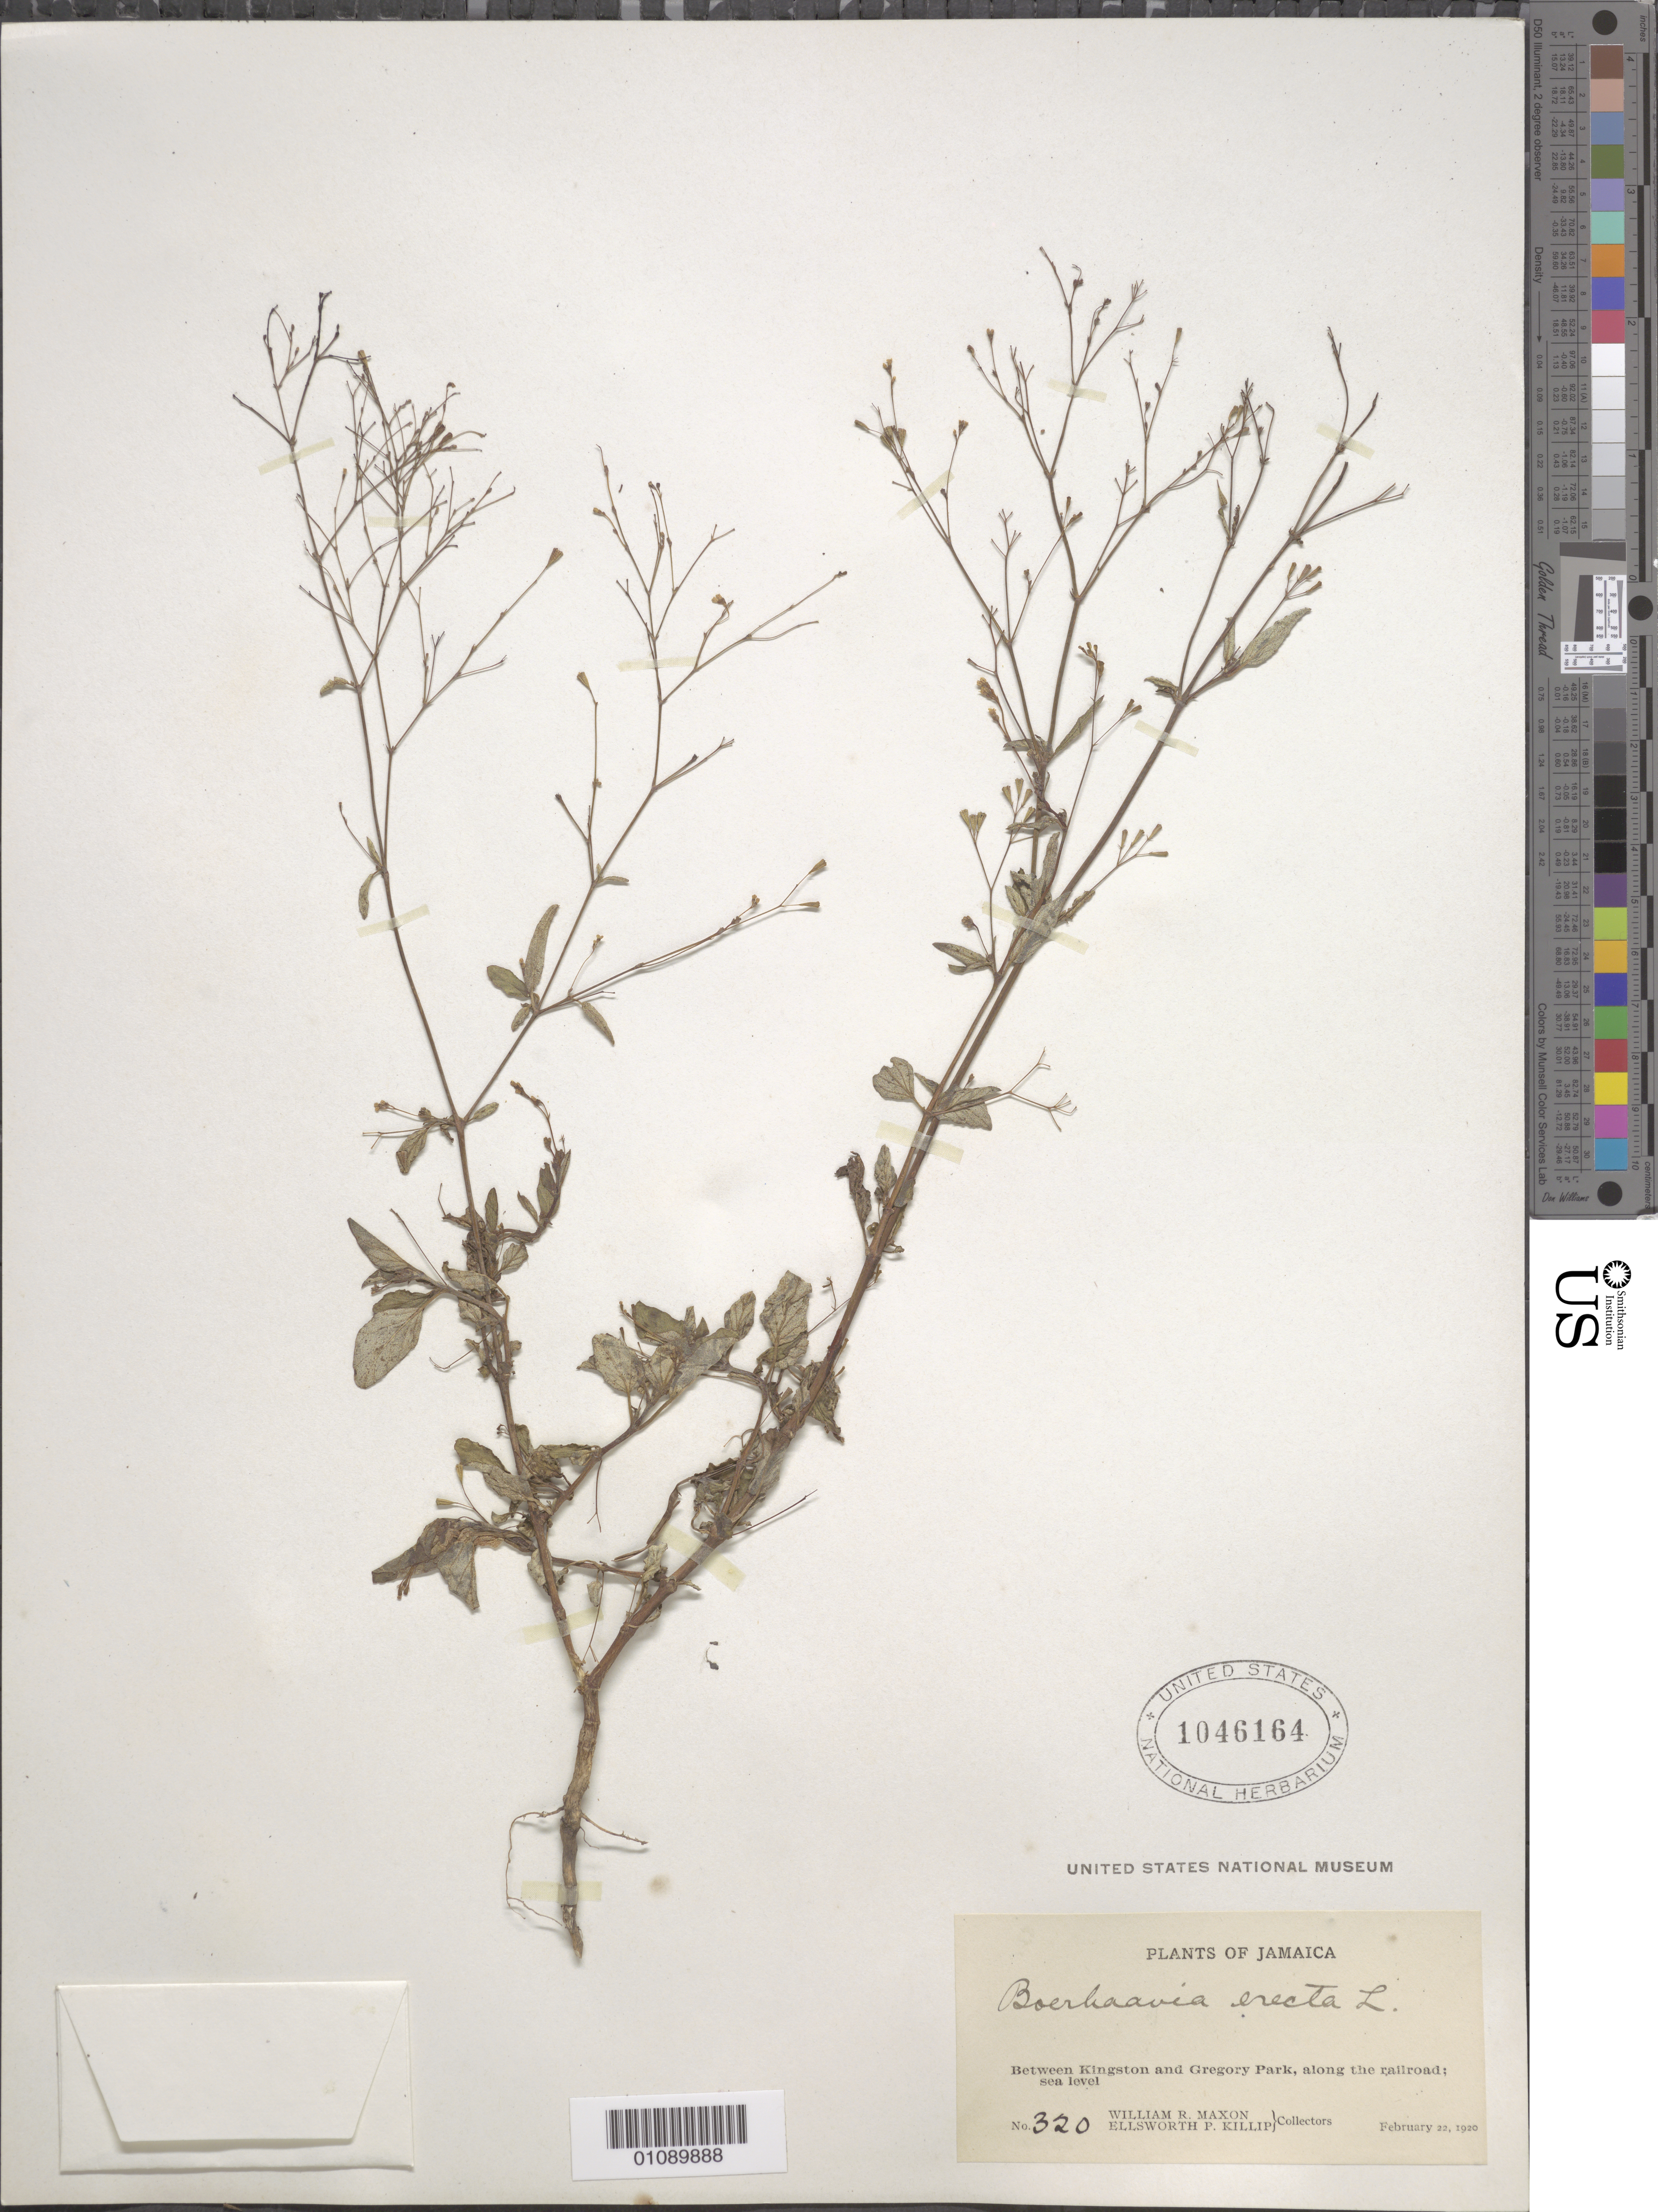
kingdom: Plantae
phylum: Tracheophyta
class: Magnoliopsida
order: Caryophyllales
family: Nyctaginaceae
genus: Boerhavia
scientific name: Boerhavia erecta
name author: L.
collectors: W. R. Maxon & E. P. Killip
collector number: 320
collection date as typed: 22 Feb 1920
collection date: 1920-02-22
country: Jamaica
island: Jamaica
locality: Between Kingston and Gregory Park, along railroad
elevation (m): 0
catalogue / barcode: US 1046164